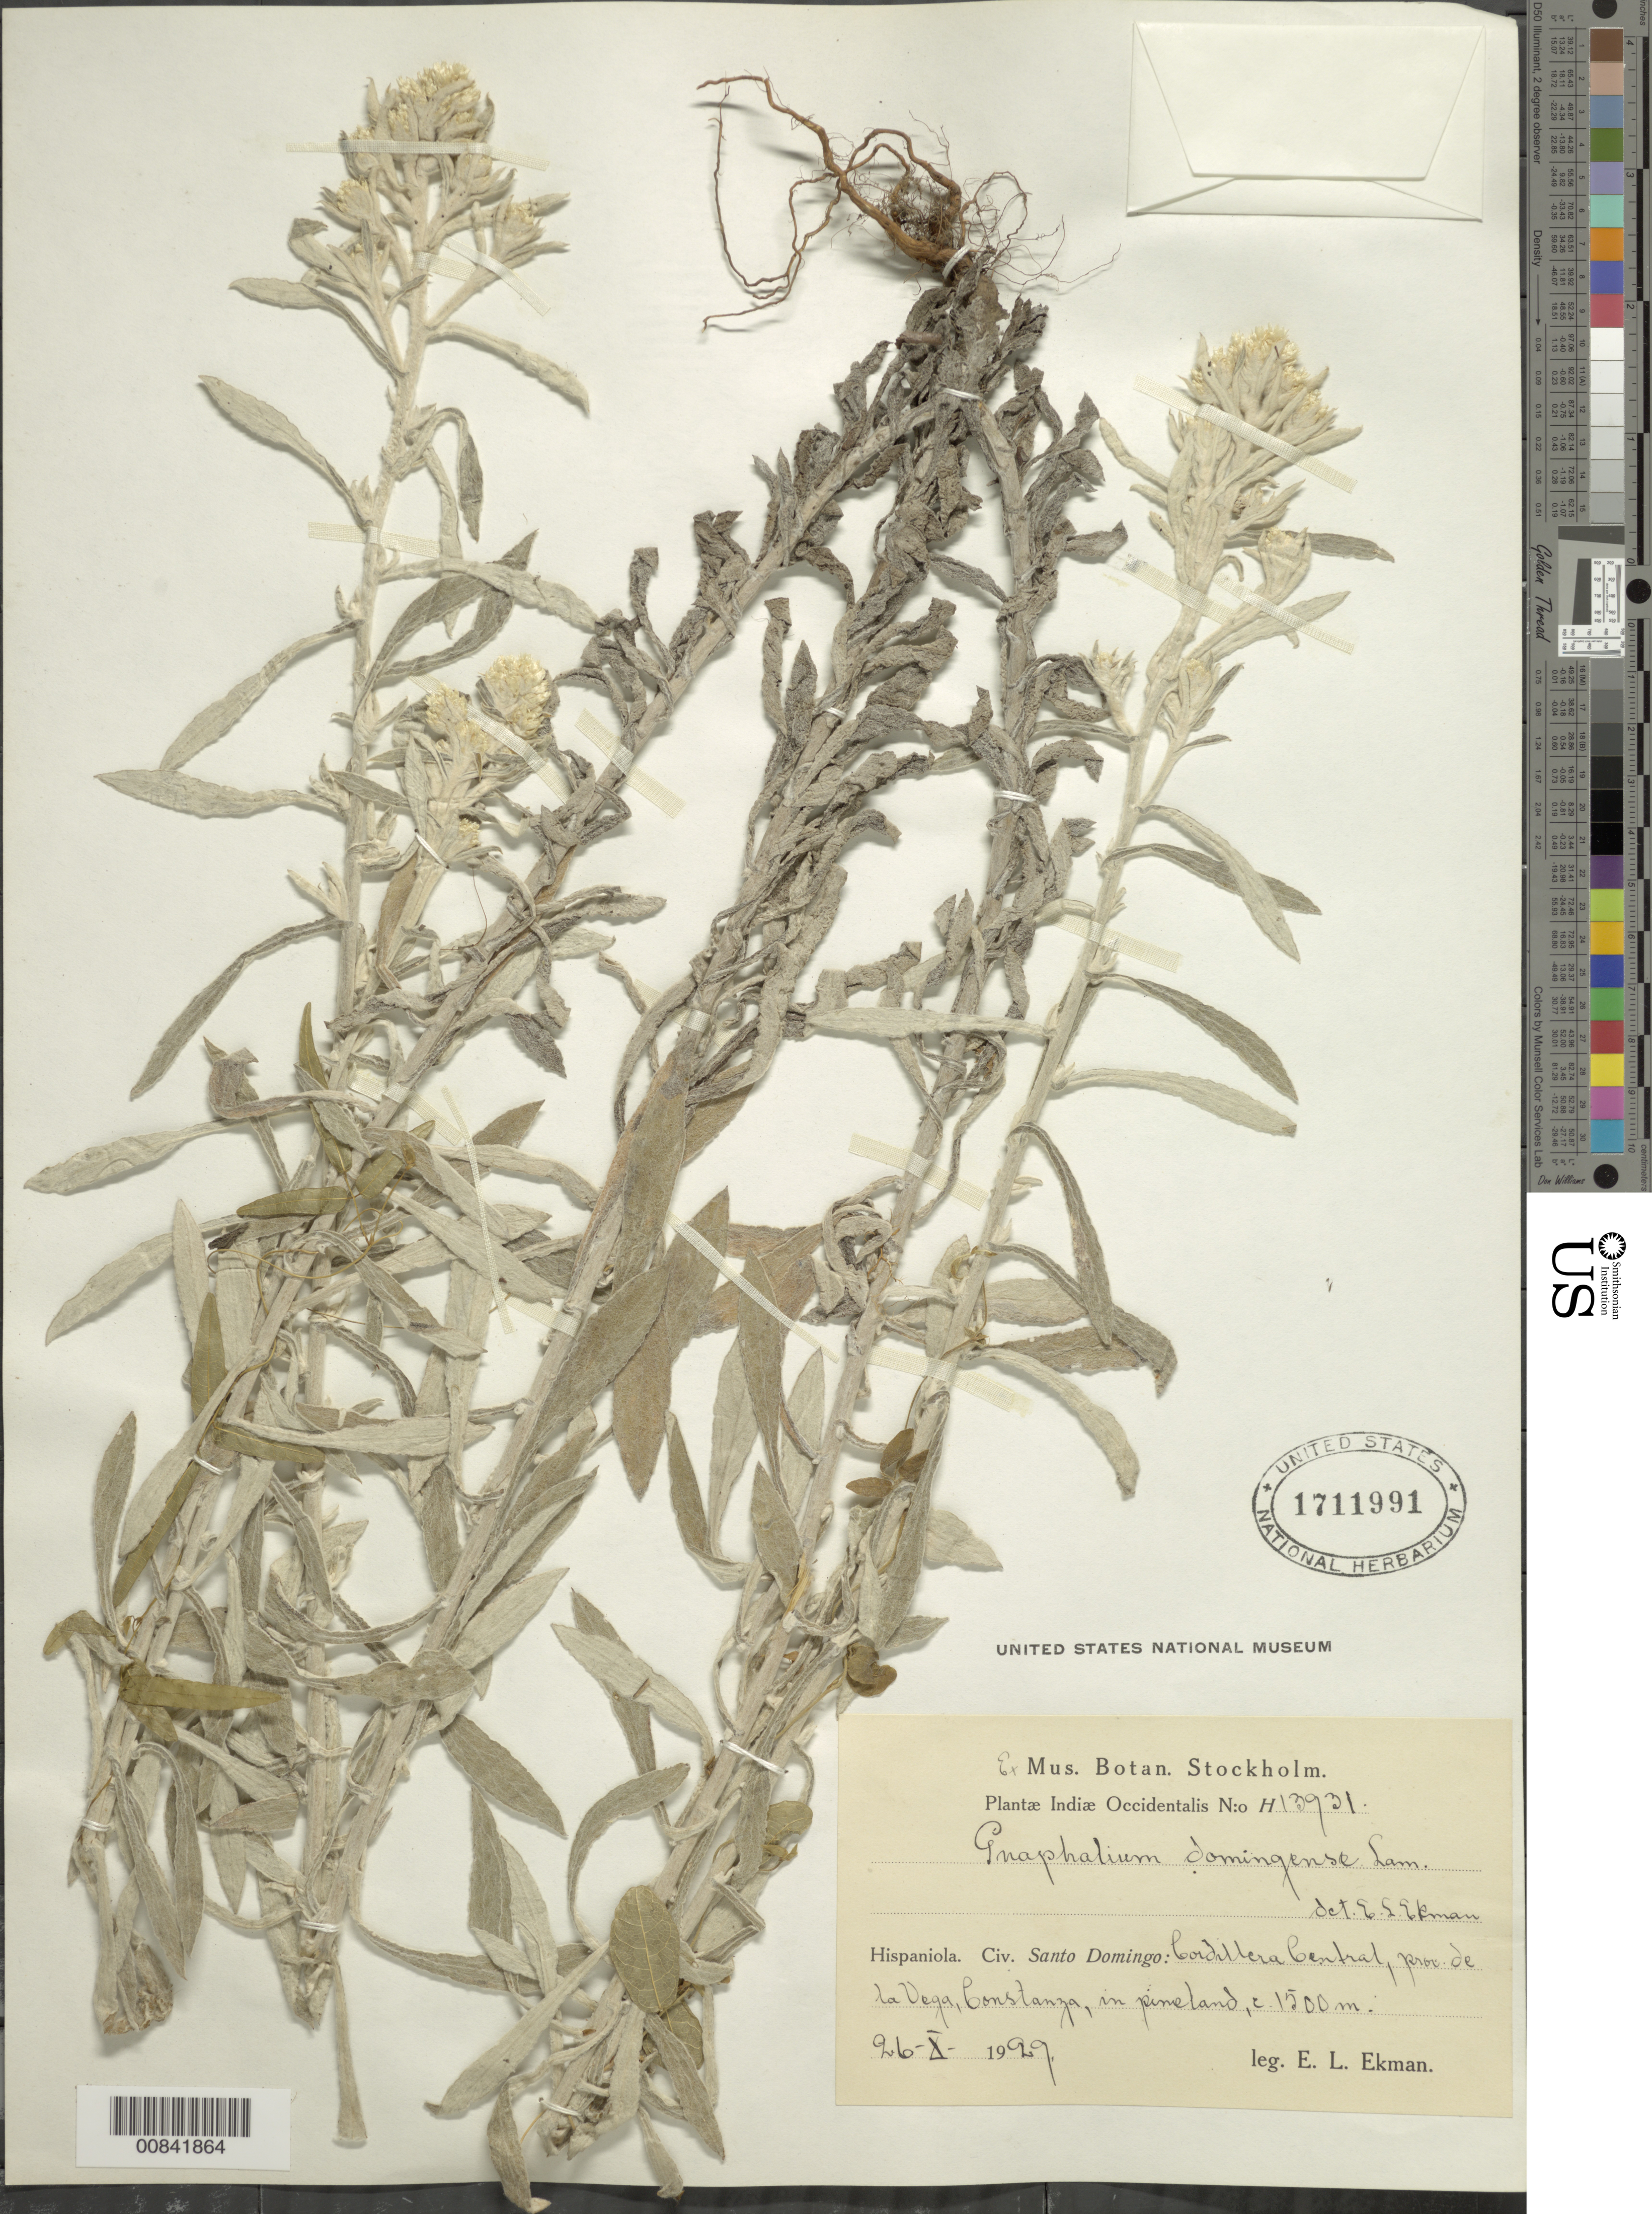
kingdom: Plantae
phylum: Tracheophyta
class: Magnoliopsida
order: Asterales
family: Asteraceae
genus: Pseudognaphalium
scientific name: Pseudognaphalium domingense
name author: (Lam.) Anderb.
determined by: Nesom, Guy L.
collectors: E. L. Ekman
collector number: H 13931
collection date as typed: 26 Oct 1929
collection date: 1929-10-26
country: Dominican Republic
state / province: La Vega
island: Hispaniola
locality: Cordillera Central, Constanza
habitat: In pineland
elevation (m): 1500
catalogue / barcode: US 1711991